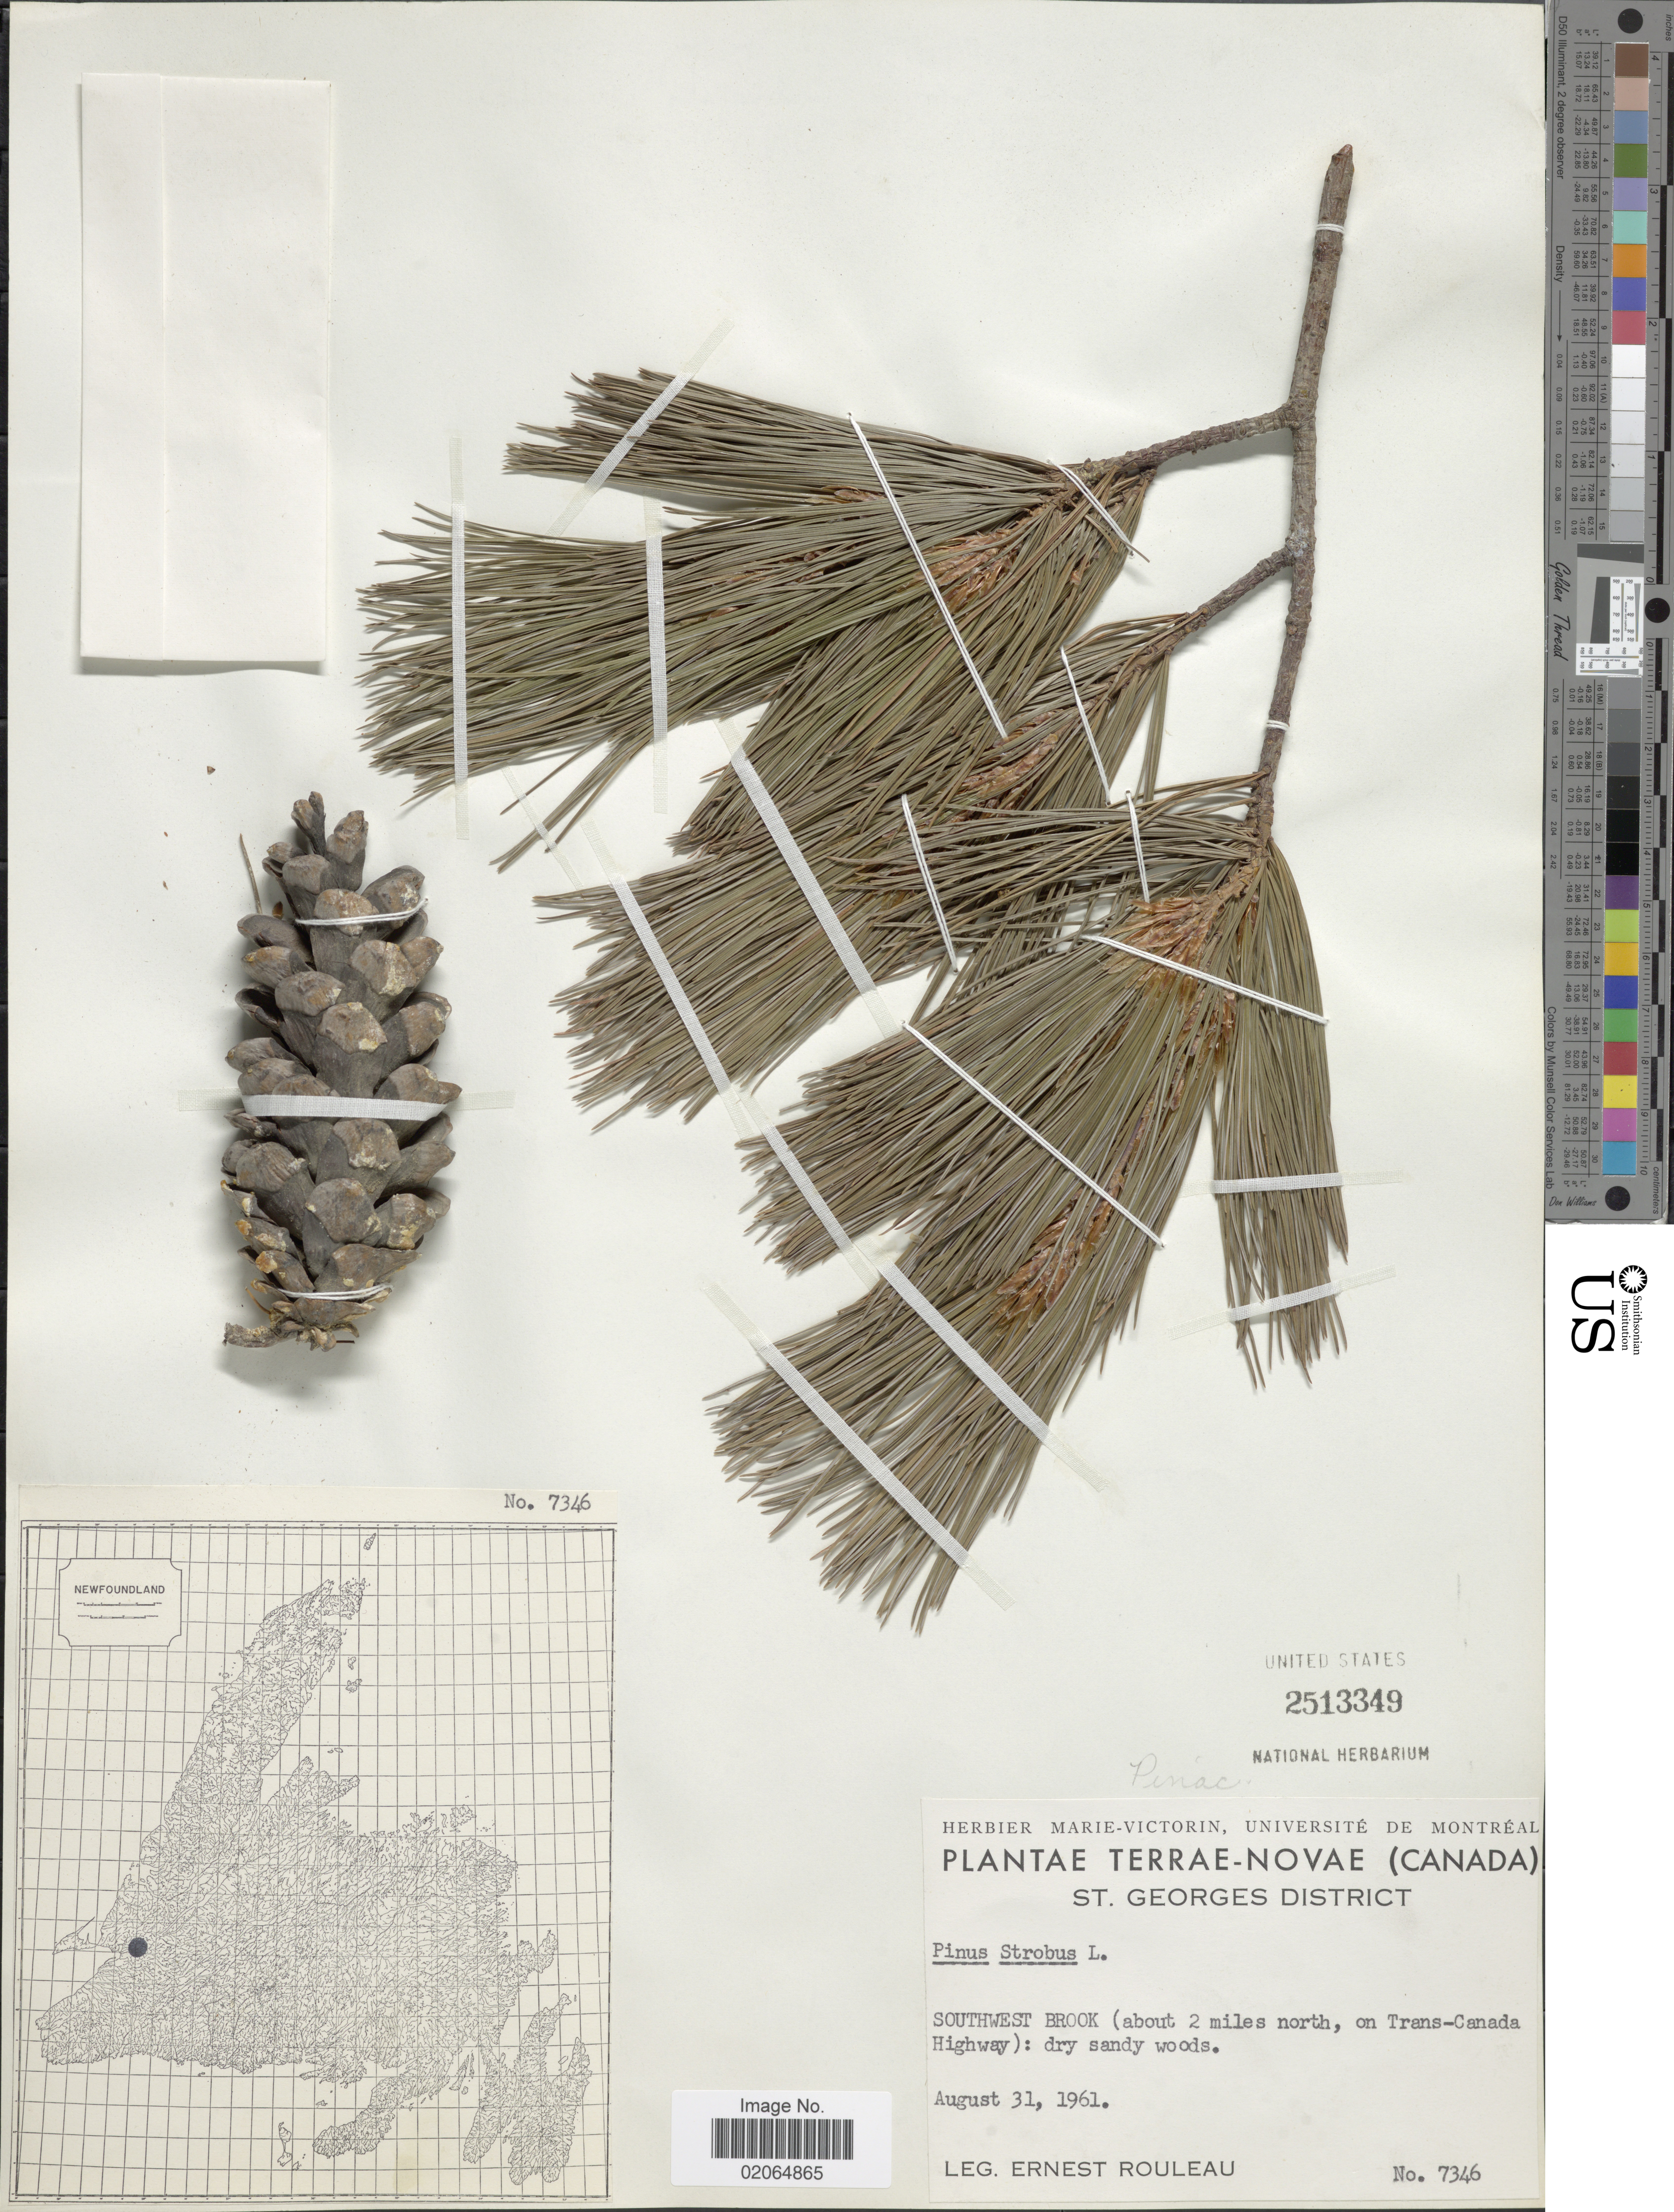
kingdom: Plantae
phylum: Tracheophyta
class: Pinopsida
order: Pinales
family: Pinaceae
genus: Pinus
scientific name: Pinus strobus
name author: L.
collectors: J. Rouleau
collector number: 7346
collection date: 1961-08-31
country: Canada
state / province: Newfoundland and Labrador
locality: Terrae-Novae, St. Georges District, Southwest Brook (about 2 miles north, on Trans-Canada Highway)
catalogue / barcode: US 2513349